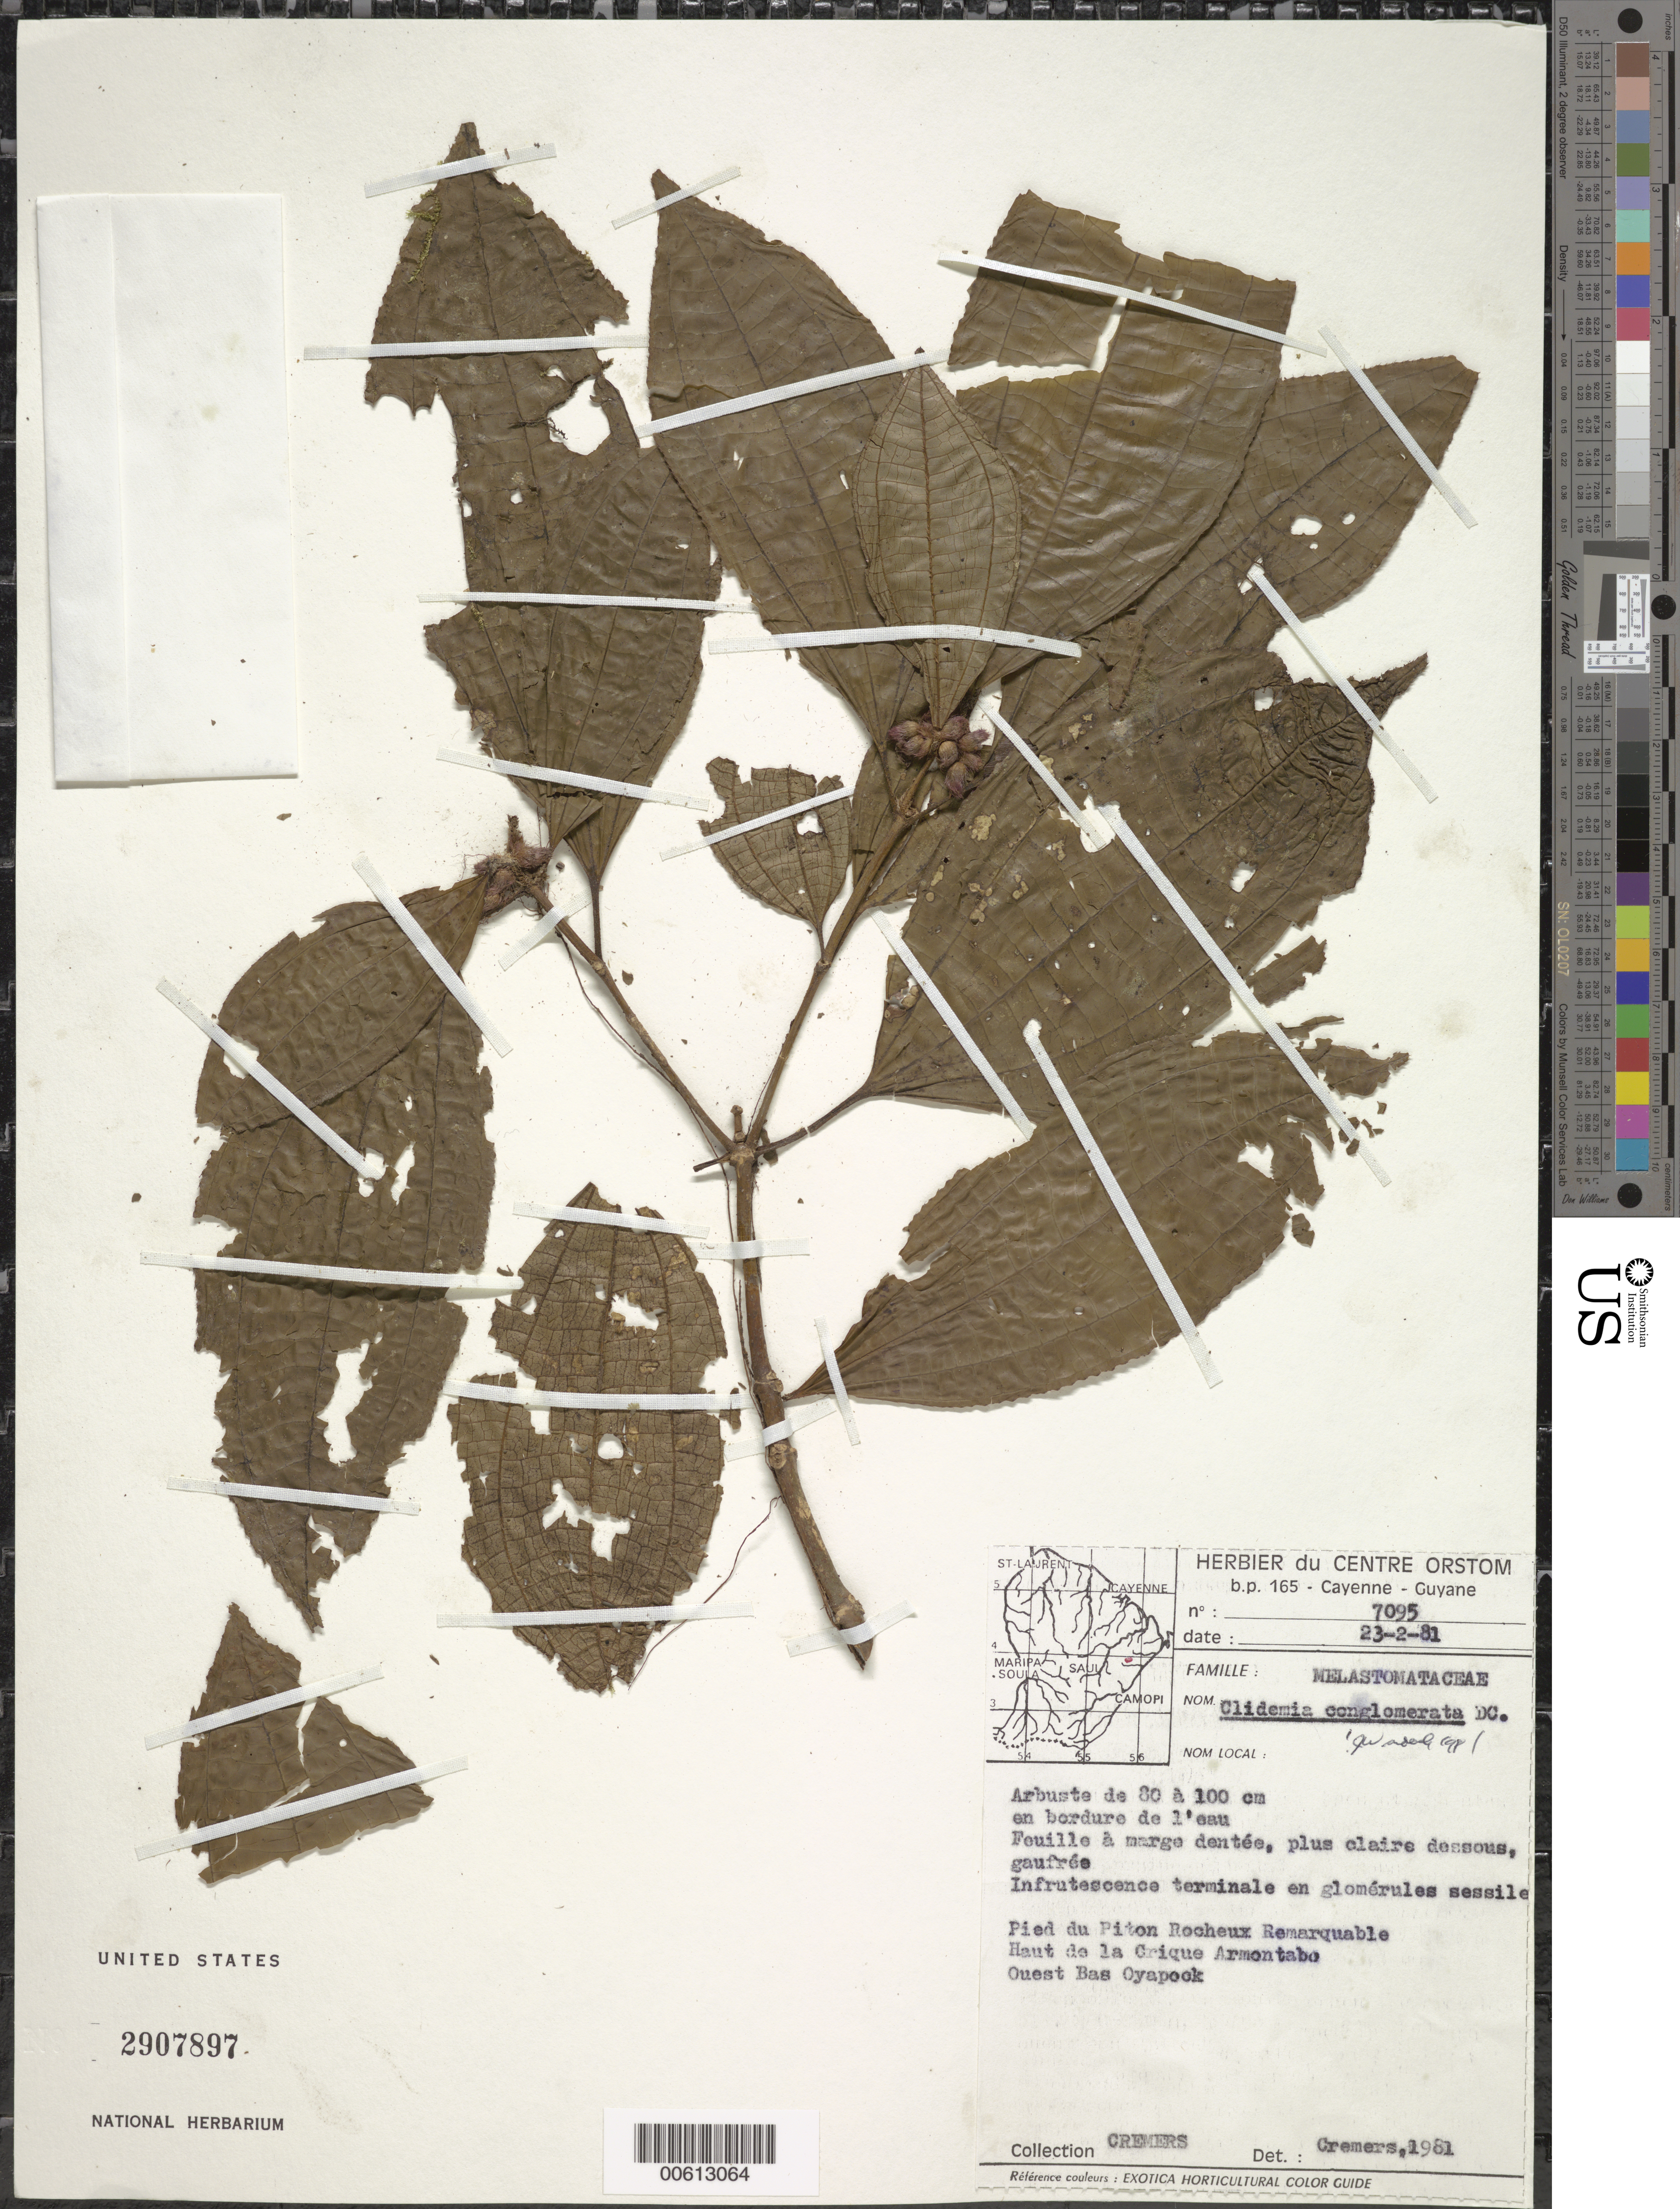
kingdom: Plantae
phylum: Tracheophyta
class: Magnoliopsida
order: Myrtales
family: Melastomataceae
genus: Clidemia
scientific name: Clidemia conglomerata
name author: DC.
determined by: Wurdack, John J., (US), US (UNITED STATES)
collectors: G. Cremers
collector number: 7095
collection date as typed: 23-Feb-81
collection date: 1981-02-23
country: French Guiana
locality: Haute Crique Armontabo, Ouest Bas Oyapock, Piton Rocheux Remarquable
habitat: En bordure de l'eau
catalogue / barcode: US 2907897